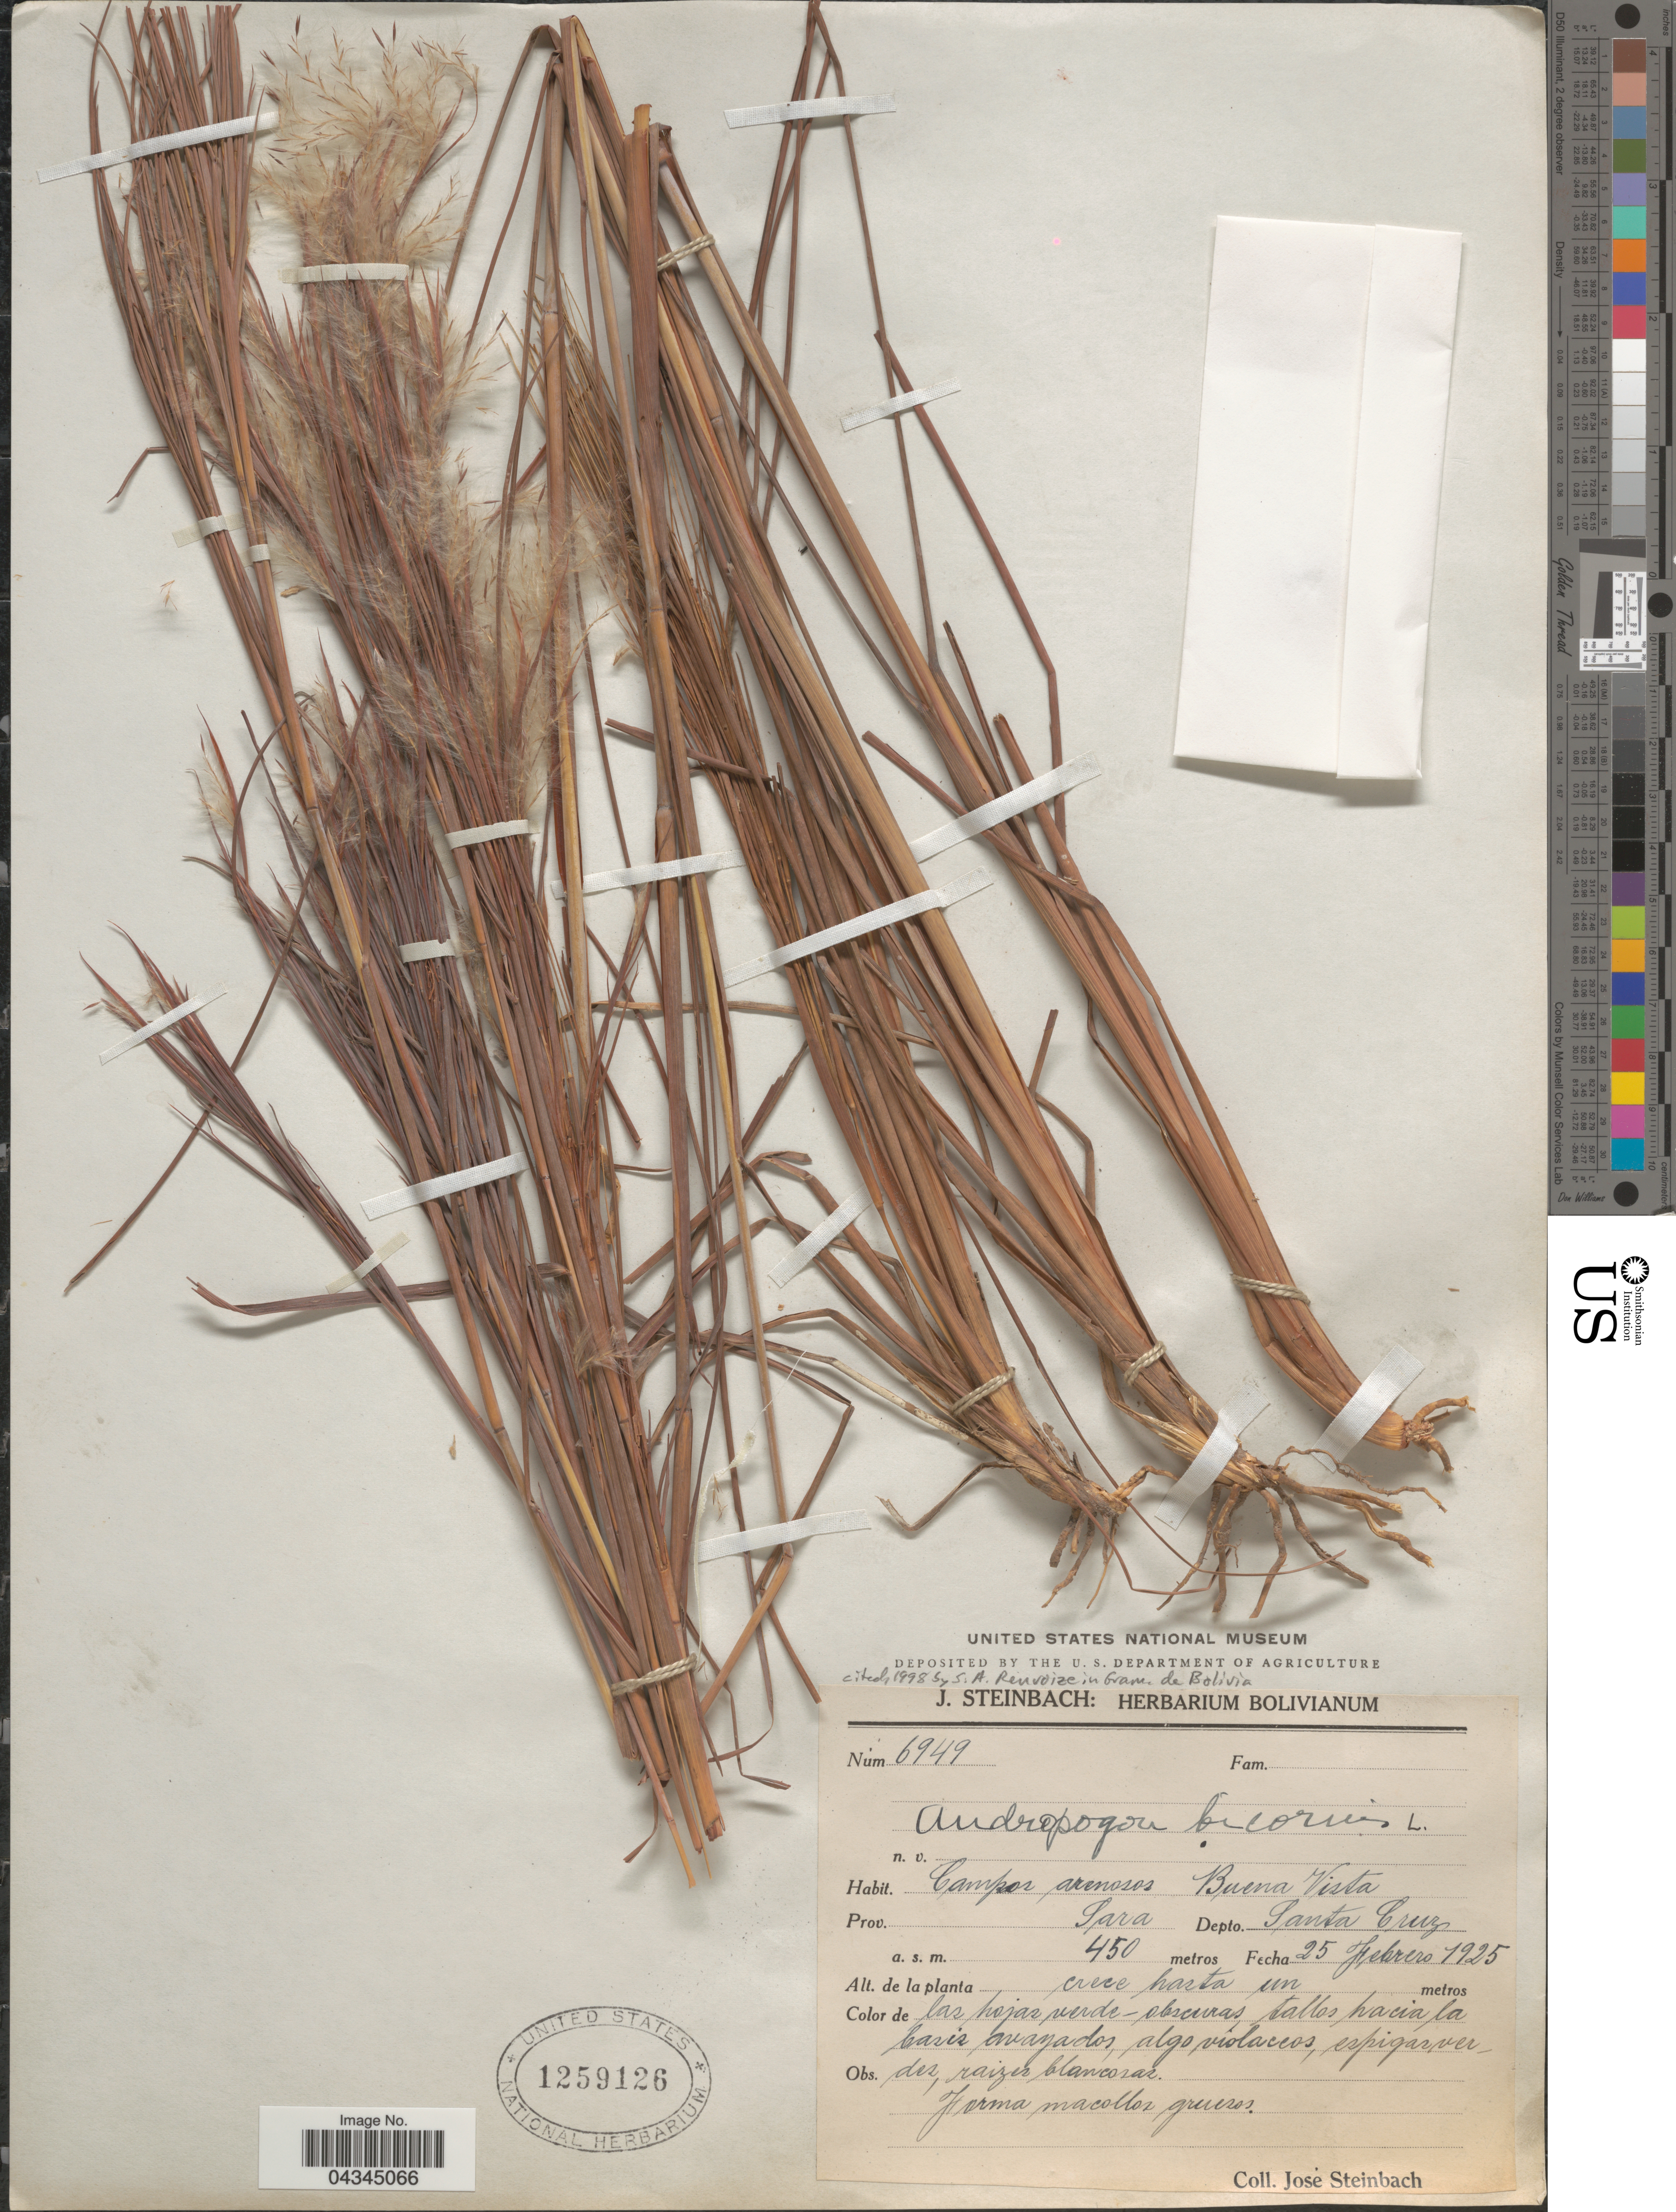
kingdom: Plantae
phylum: Tracheophyta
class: Liliopsida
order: Poales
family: Poaceae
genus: Andropogon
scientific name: Andropogon bicornis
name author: L.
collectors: J. Steinbach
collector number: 6949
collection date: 1925-02-25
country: Bolivia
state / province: Santa Cruz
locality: Campos arenosos Buena Vista. Prov. Sara. Depto. Santa Cruz.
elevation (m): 450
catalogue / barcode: US 1259126